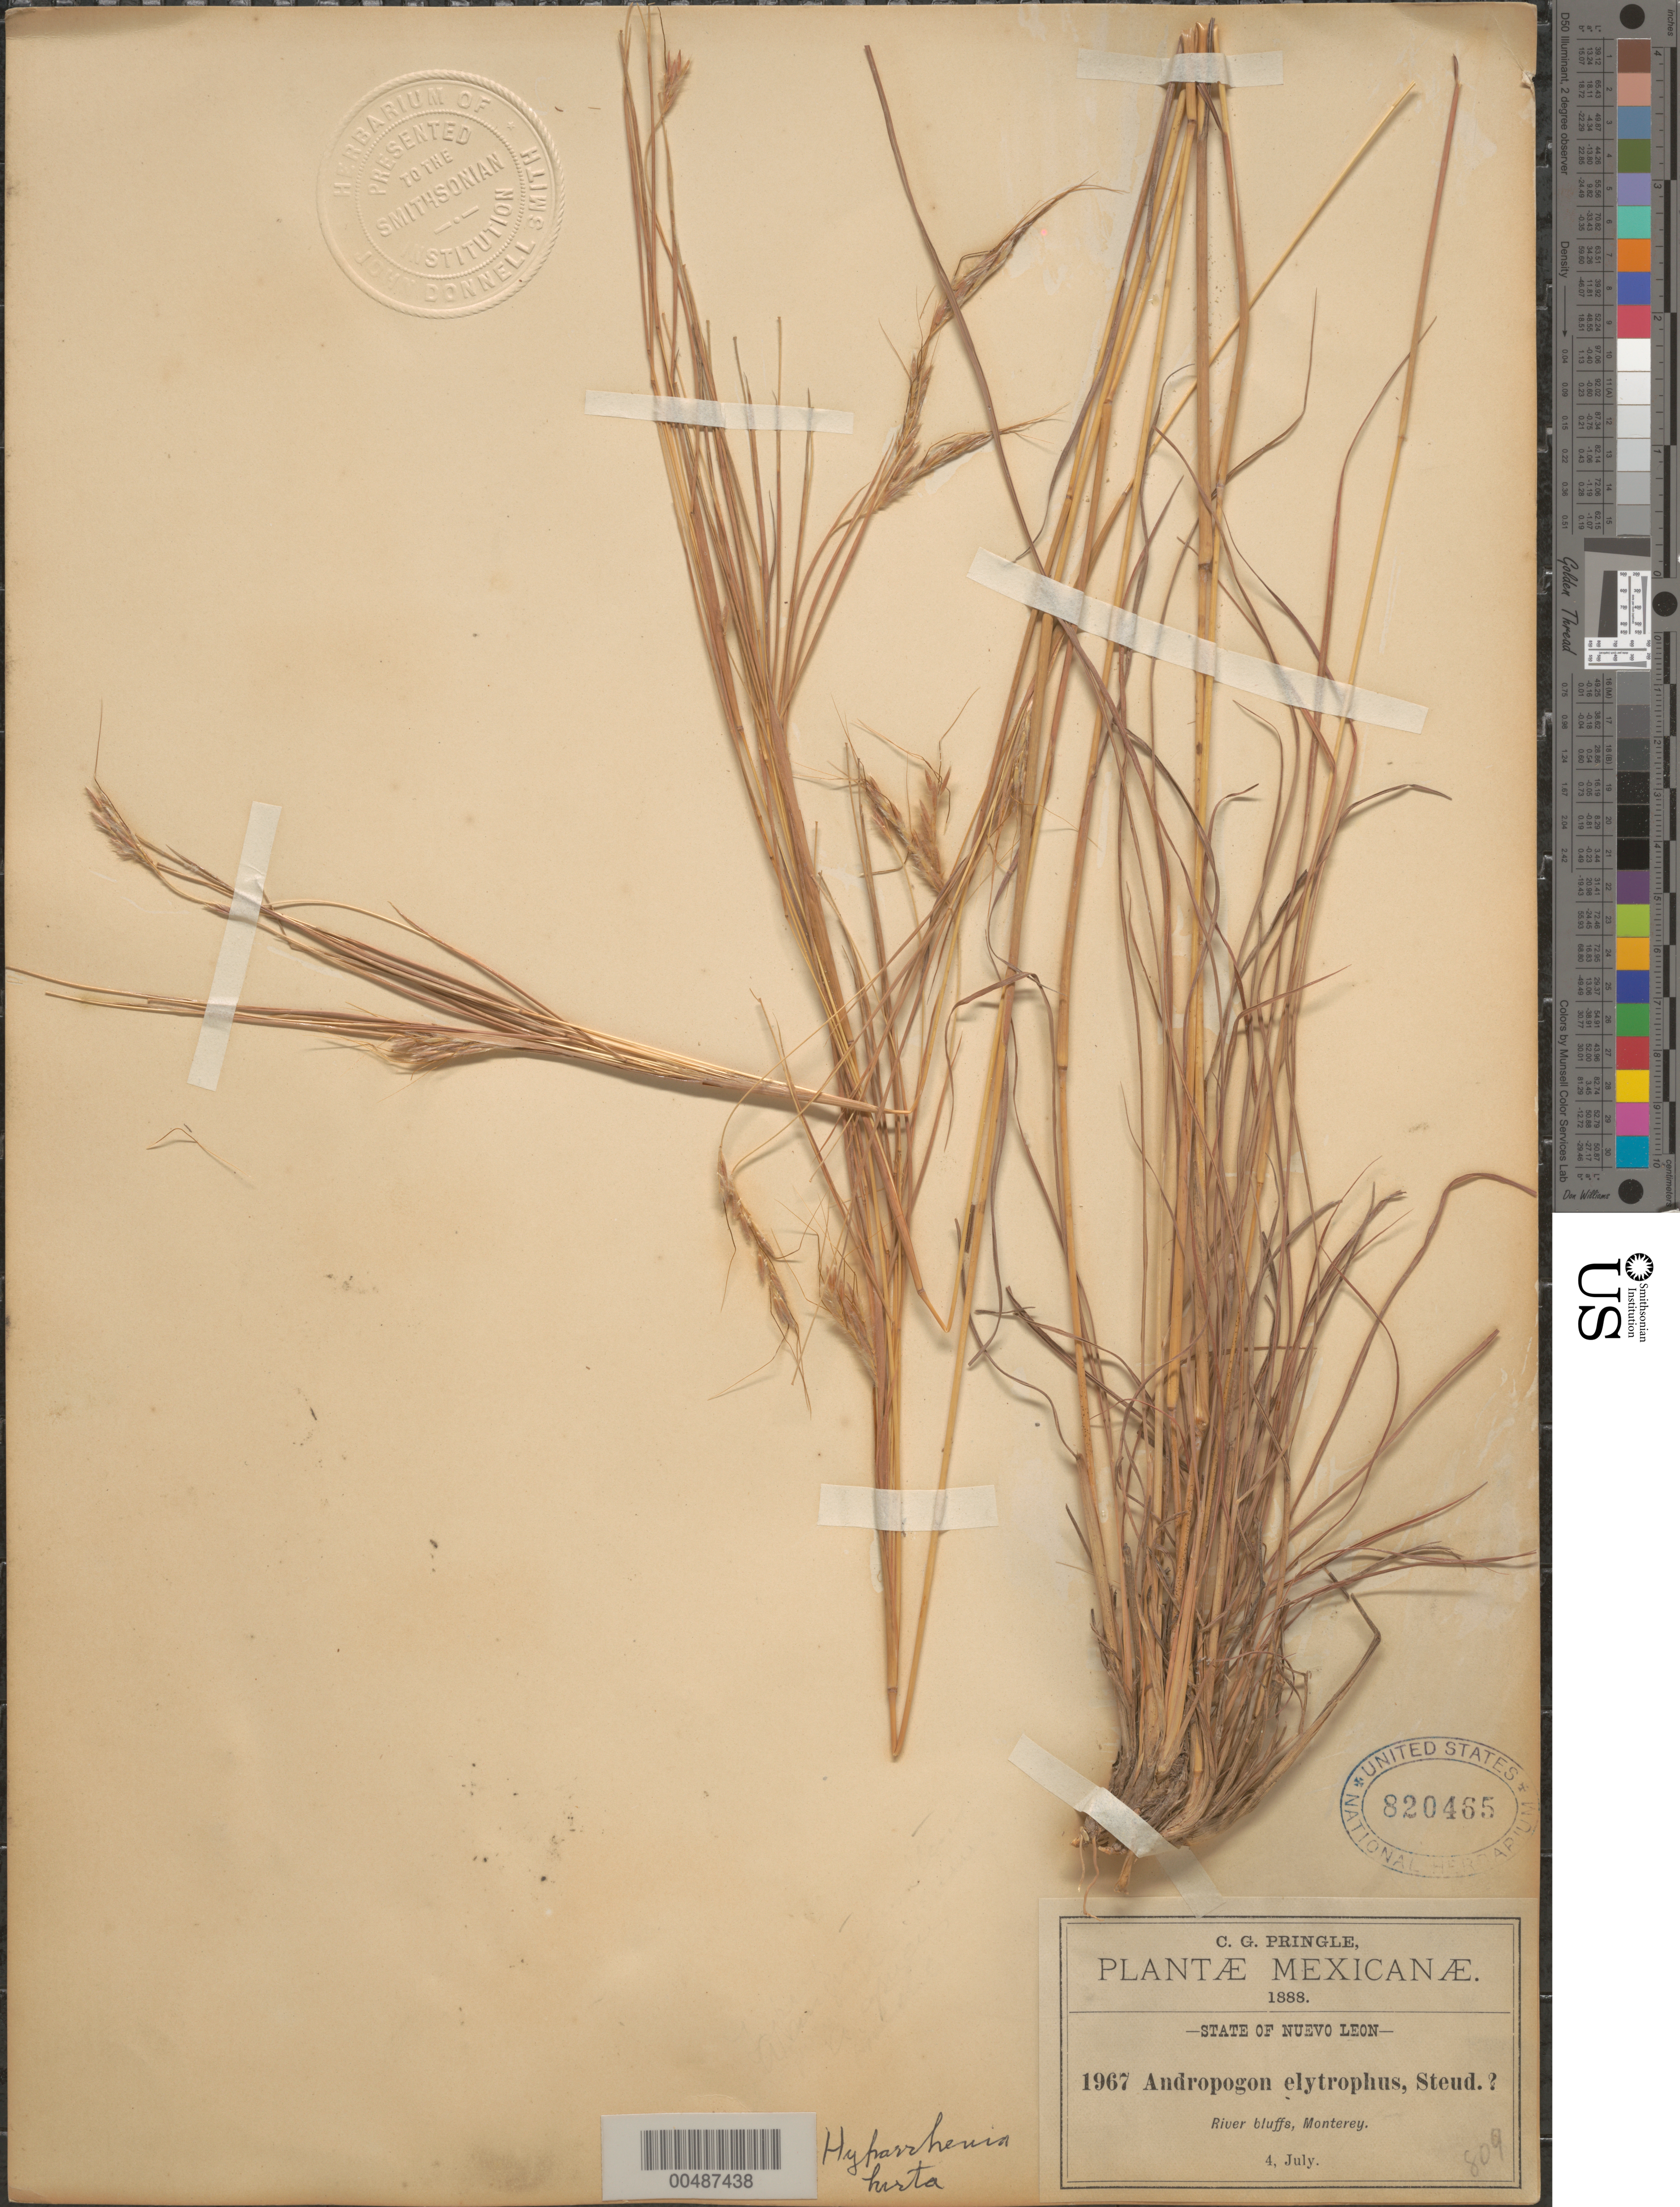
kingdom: Plantae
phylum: Tracheophyta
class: Liliopsida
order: Poales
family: Poaceae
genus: Hyparrhenia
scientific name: Hyparrhenia hirta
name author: (Nees) Stapf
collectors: C. G. Pringle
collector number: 1967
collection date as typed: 4 Jul 1888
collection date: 1888-07-04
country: Mexico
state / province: Nuevo León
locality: Monterey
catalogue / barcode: US 820465